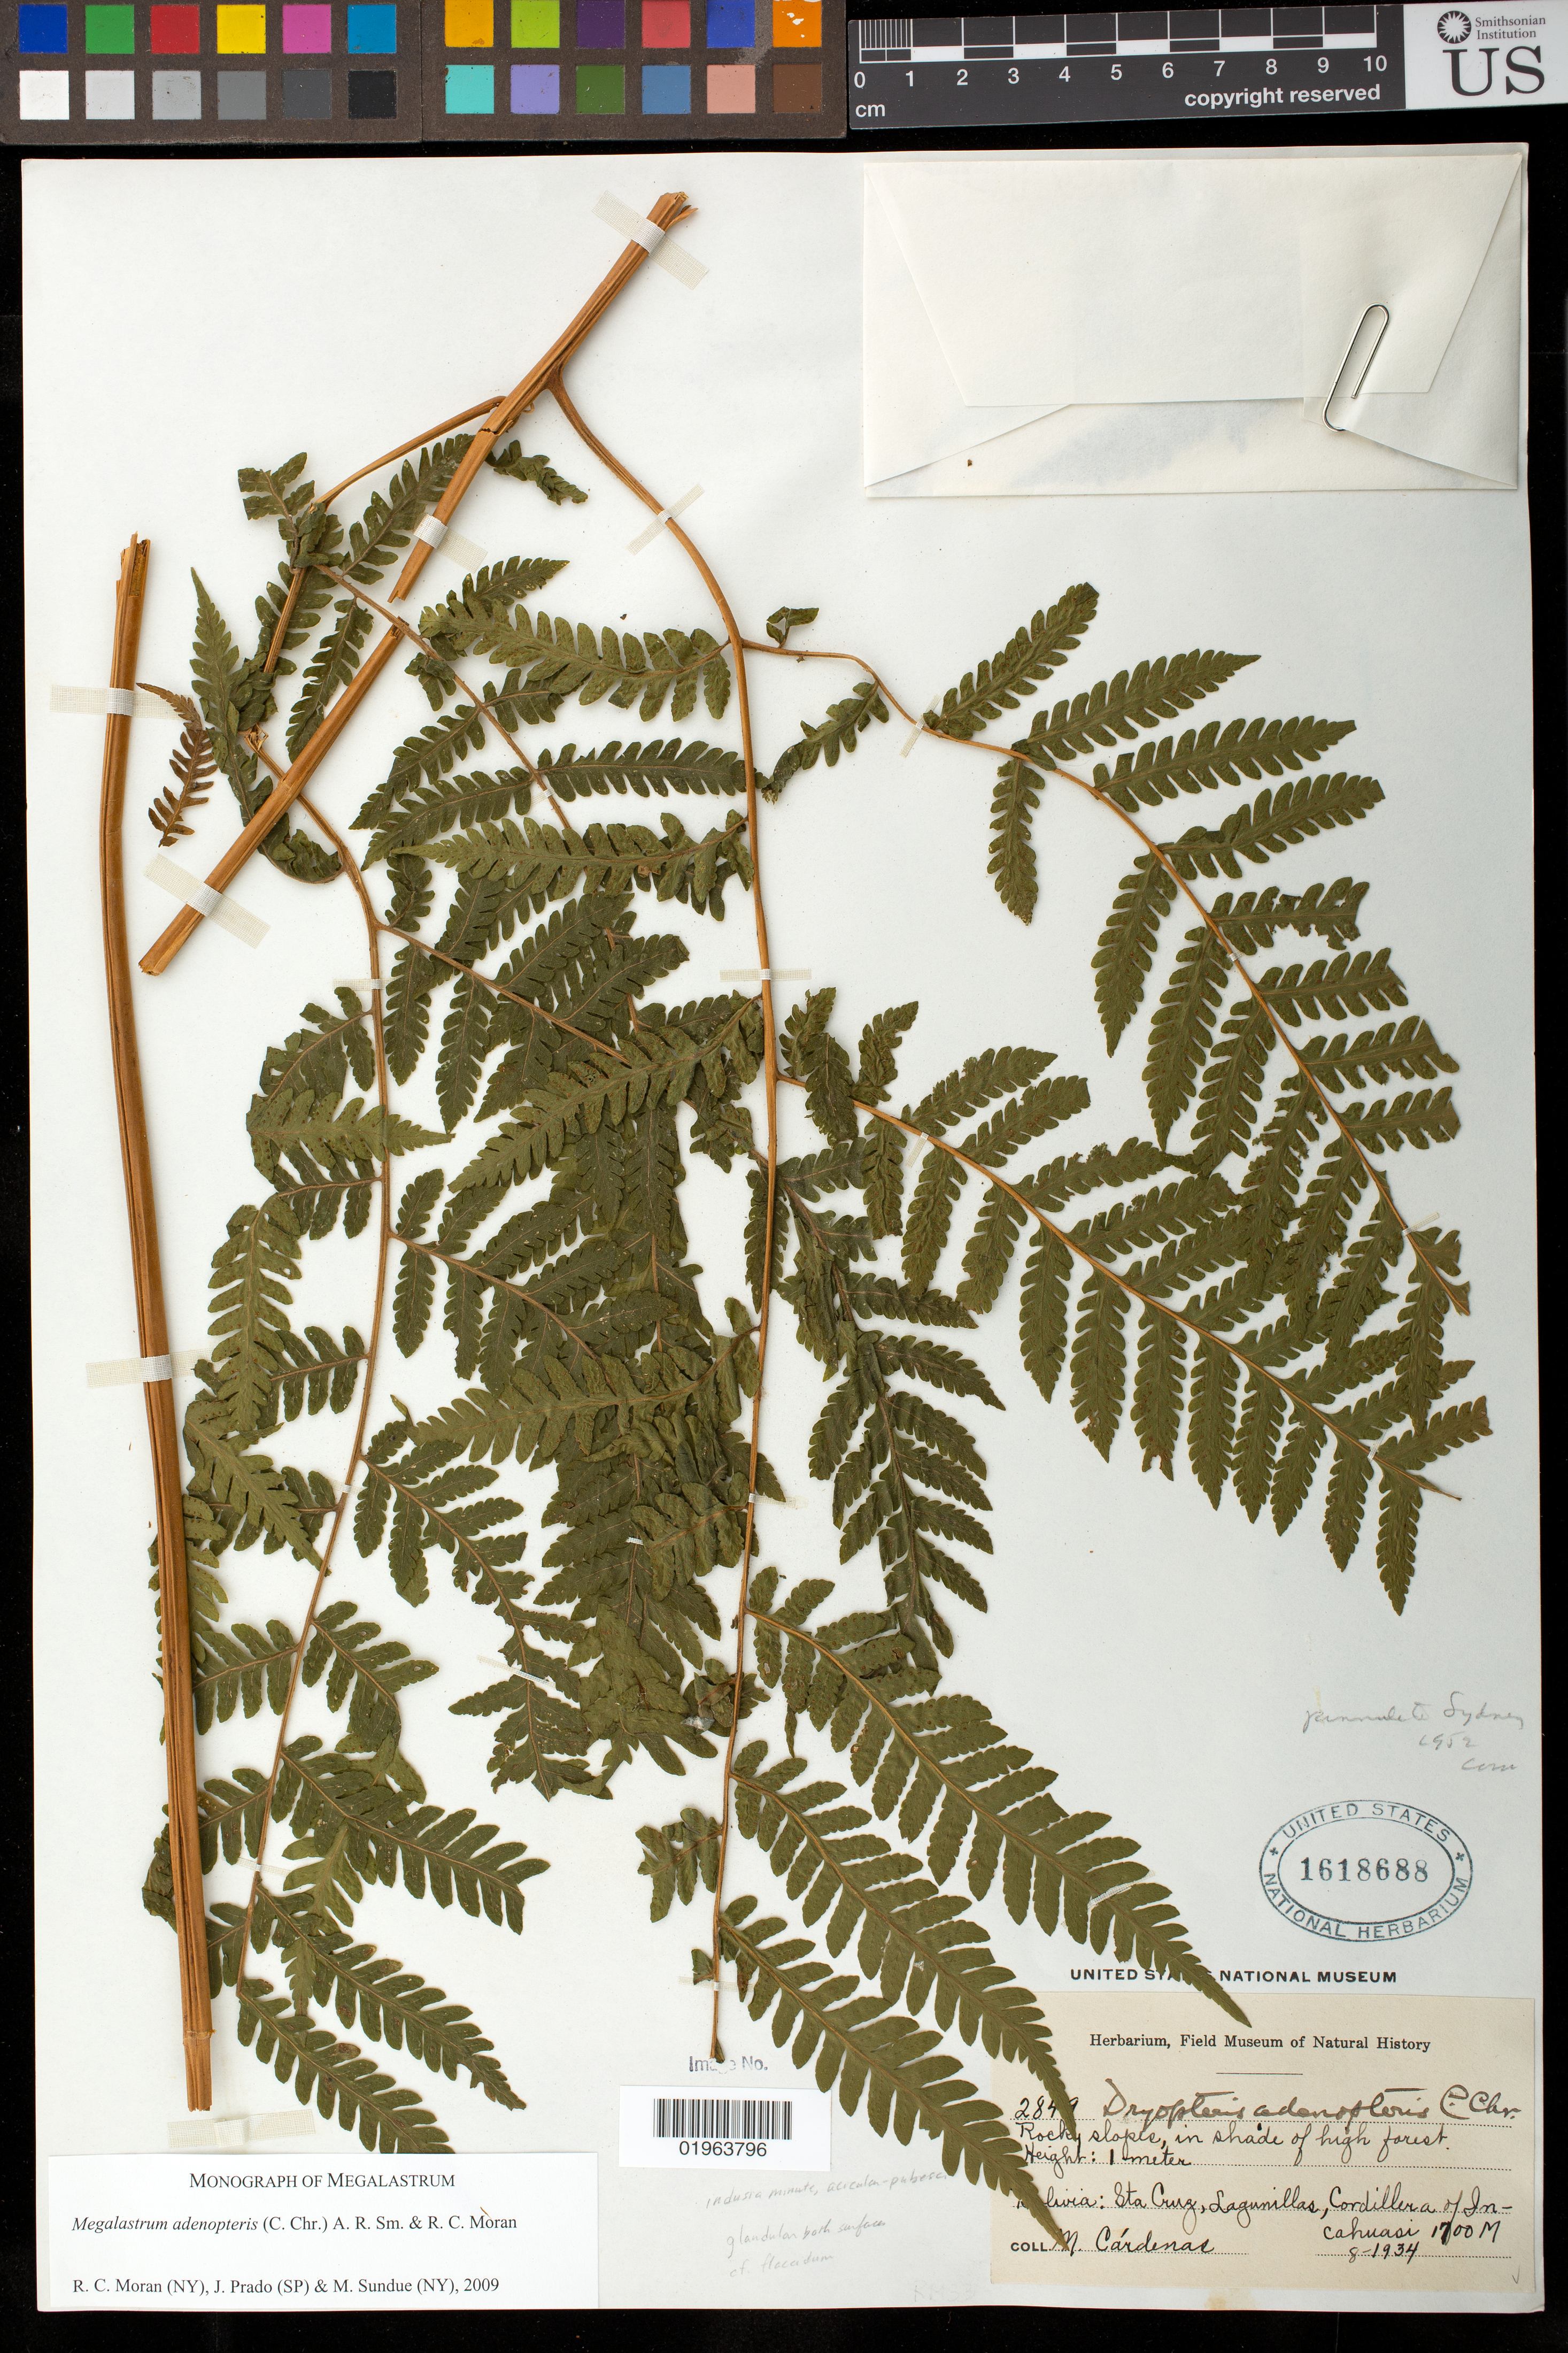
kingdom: Plantae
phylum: Tracheophyta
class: Polypodiopsida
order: Polypodiales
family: Dryopteridaceae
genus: Megalastrum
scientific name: Megalastrum adenopteris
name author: (C. Chr.) A.R. Sm. & R.C. Moran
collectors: M. Cárdenas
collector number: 2849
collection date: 1934-08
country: Bolivia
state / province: Santa Cruz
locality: Lagunilla, Cordillera of Incahuasi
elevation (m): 1700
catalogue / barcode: US 1618688